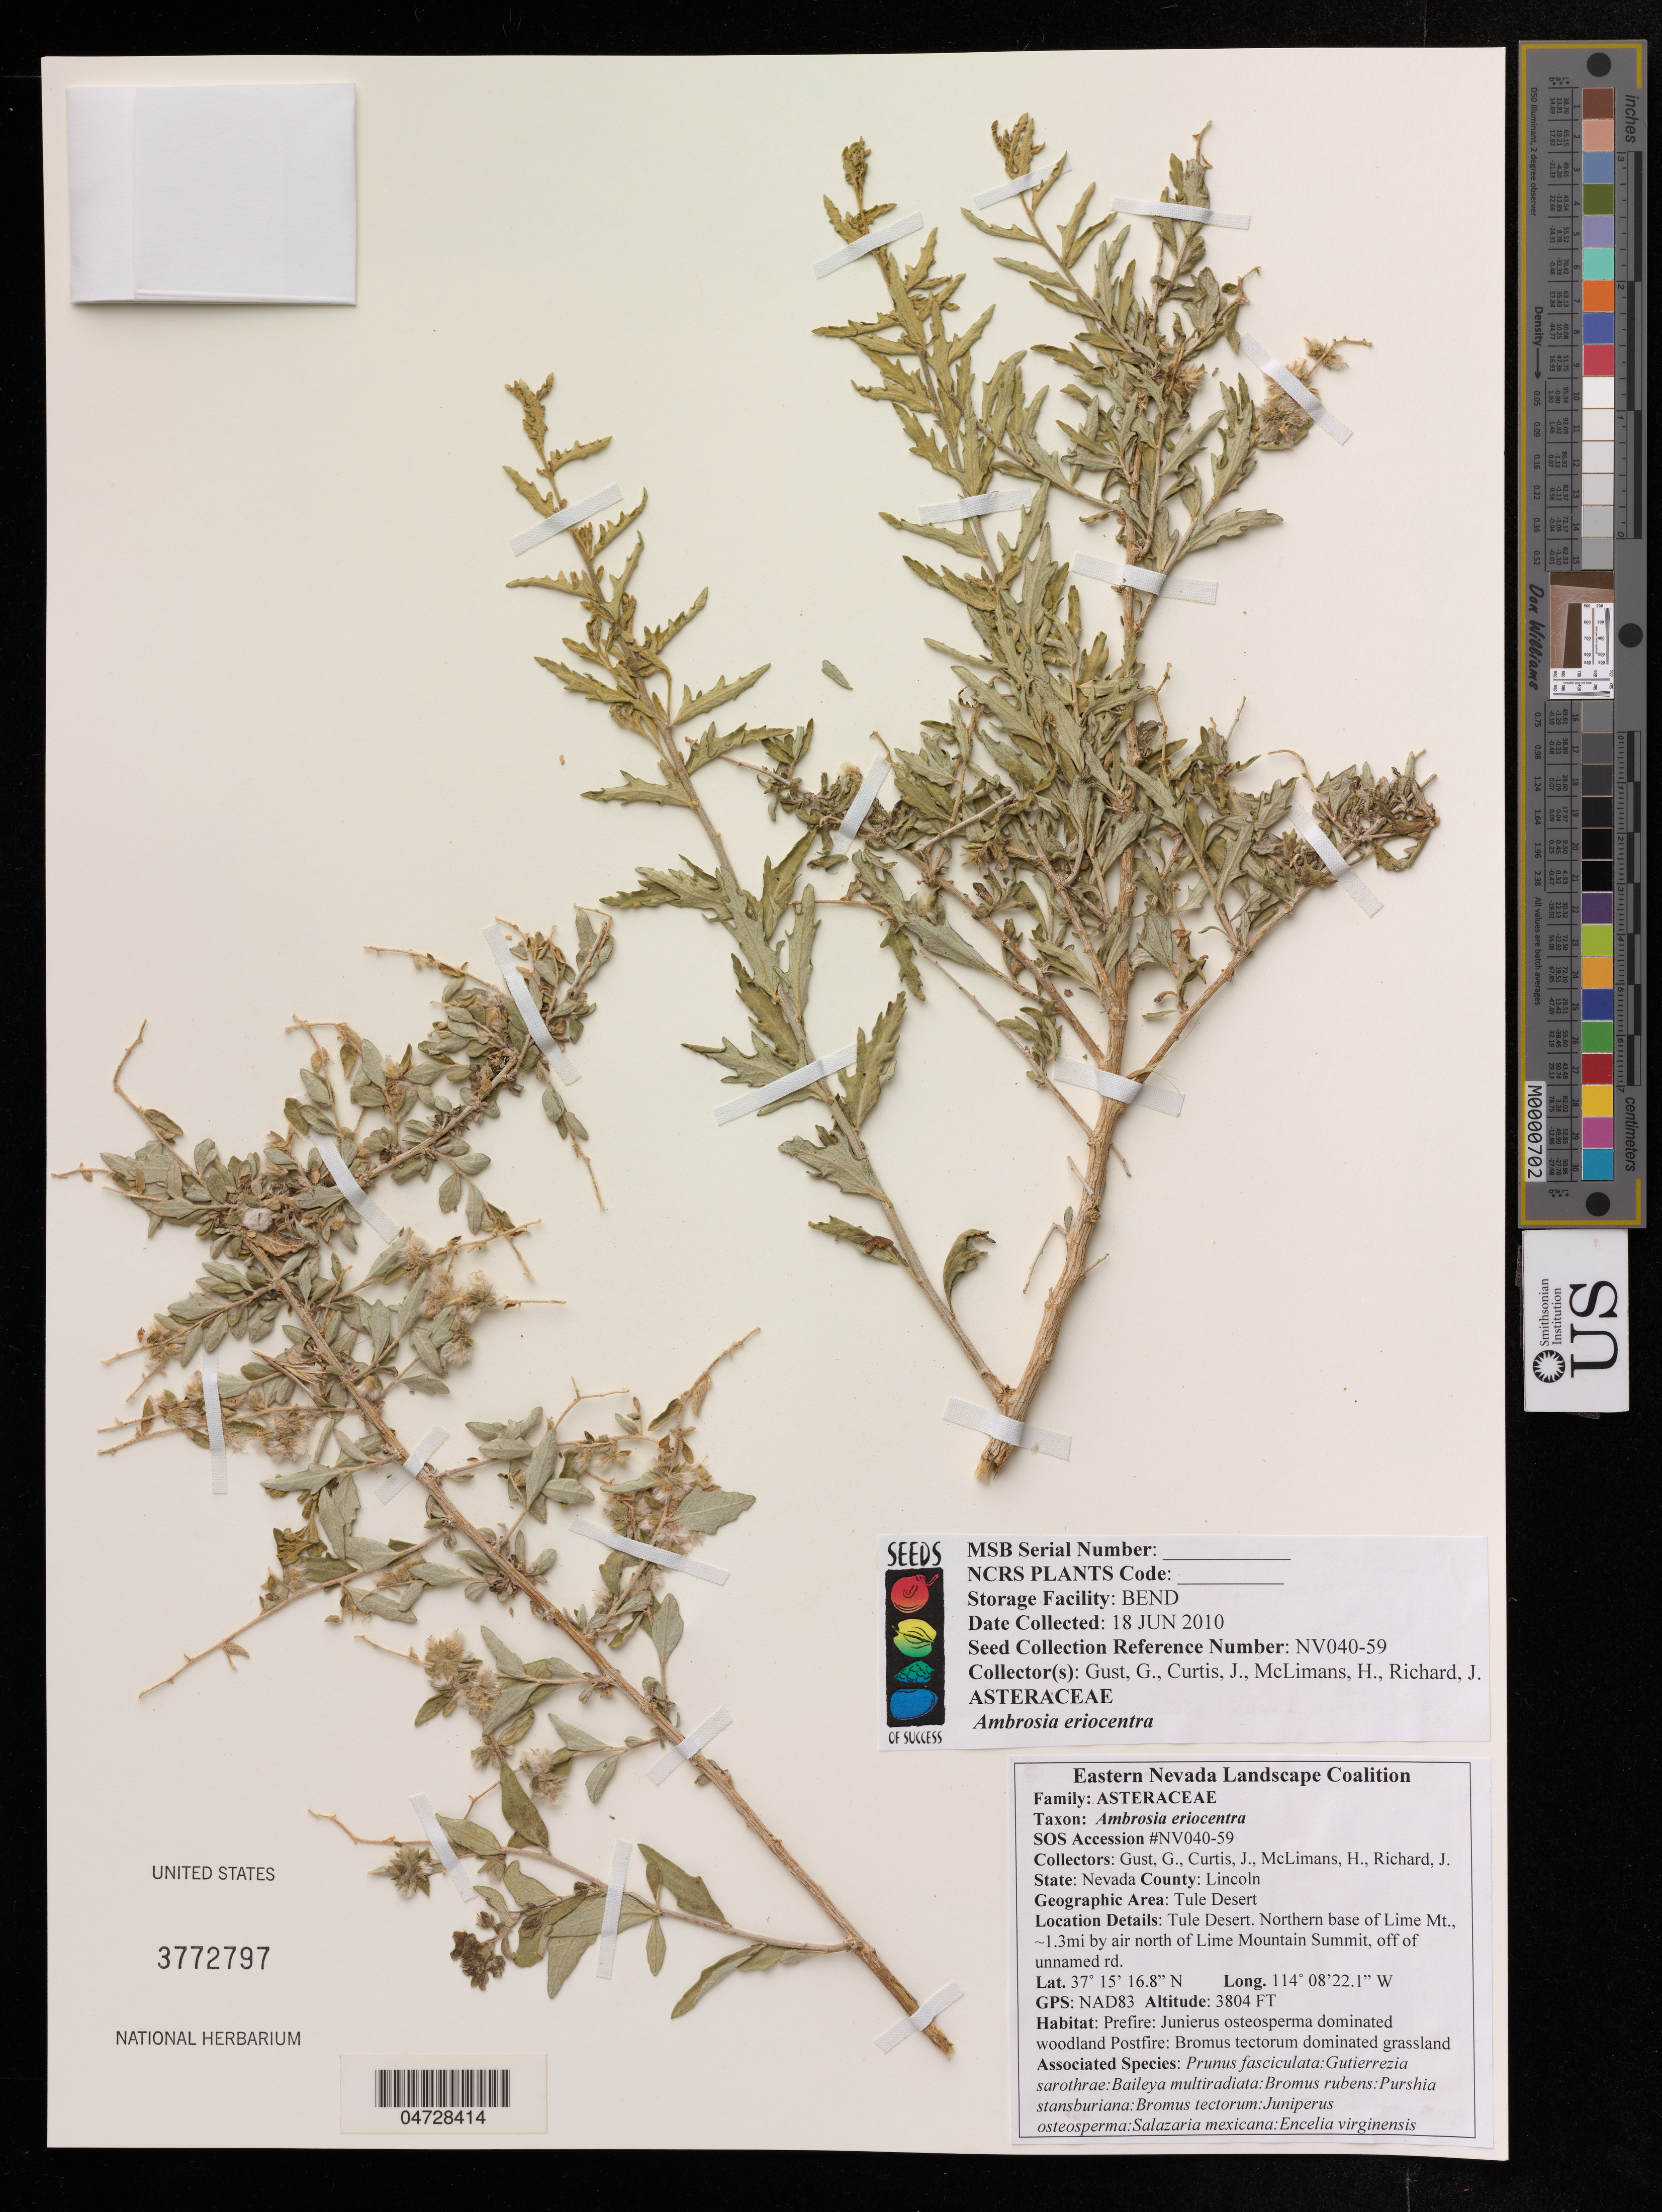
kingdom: Plantae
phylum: Tracheophyta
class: Magnoliopsida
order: Asterales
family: Asteraceae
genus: Ambrosia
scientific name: Ambrosia eriocentra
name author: (A. Gray) W.W.Payne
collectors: G. Gust, J. Curtis & H. McLimans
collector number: NV040-59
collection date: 2010-06-18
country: United States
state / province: Nevada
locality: County: Lincoln. Tule Desert. Northern base of Lime Mt., 1.3 mi by air north of Lime Mountain Summit, off of unnamed rd.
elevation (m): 1159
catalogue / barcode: US 3772797